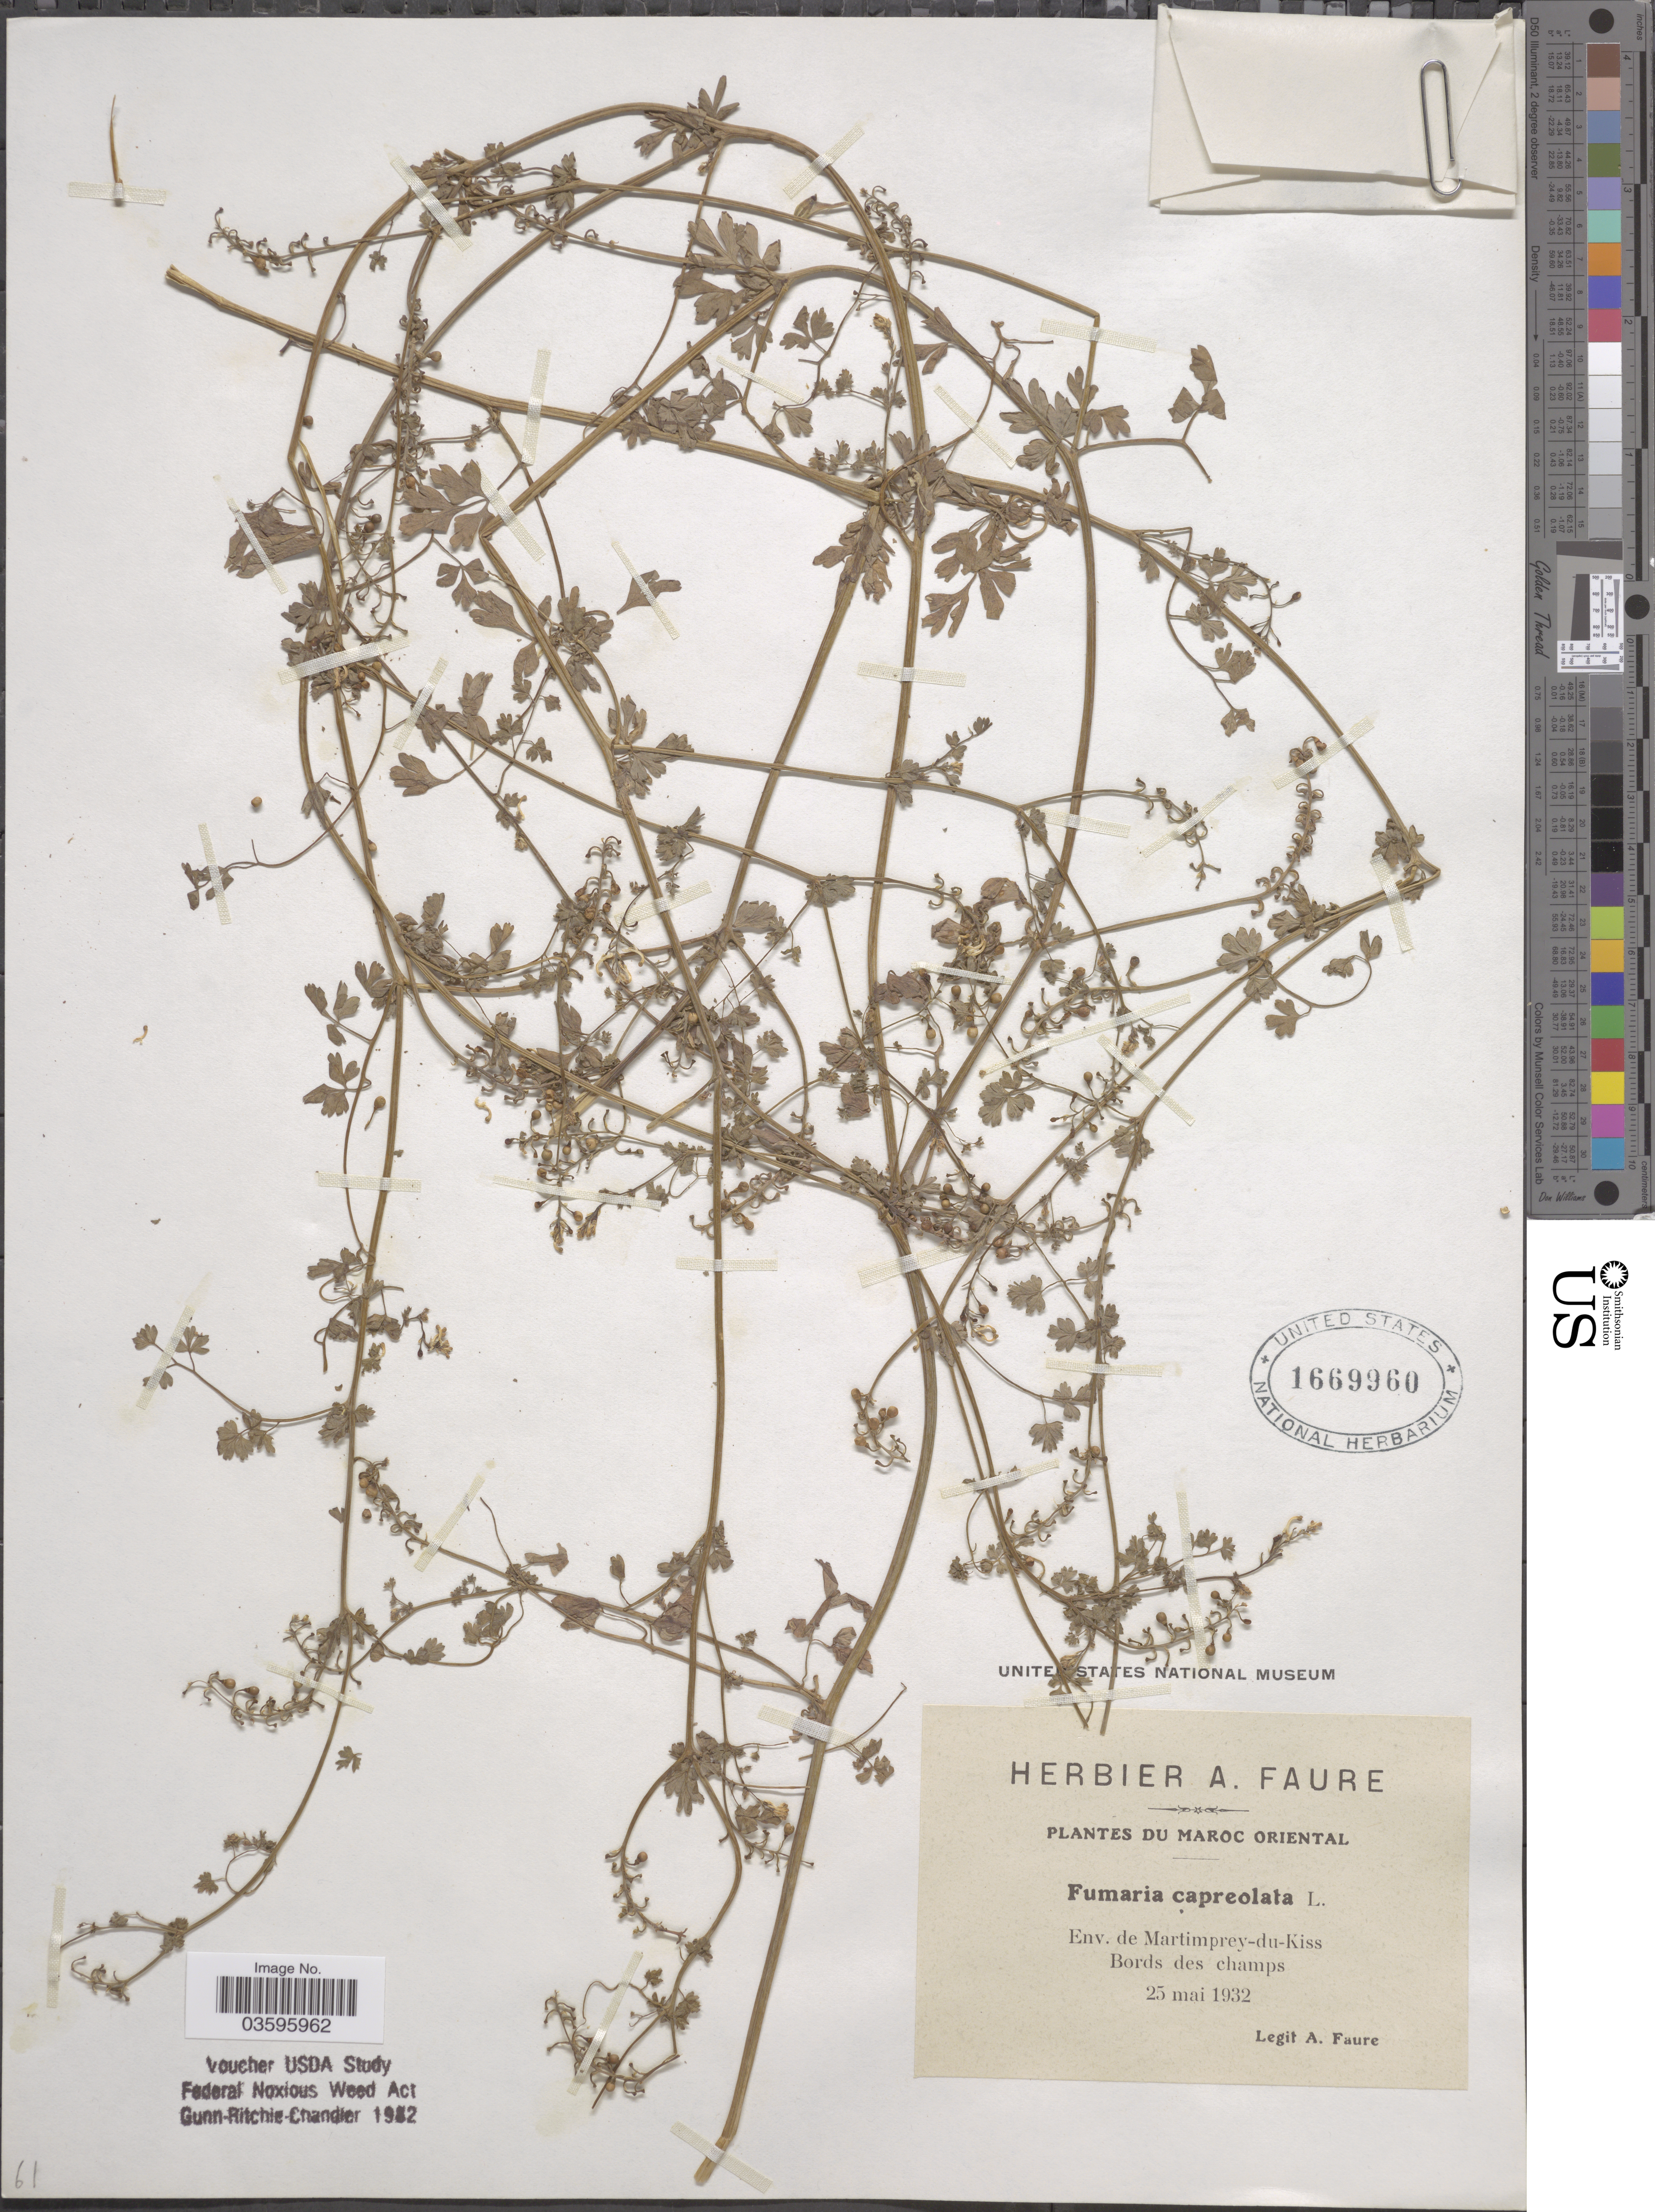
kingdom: Plantae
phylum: Tracheophyta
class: Magnoliopsida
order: Ranunculales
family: Papaveraceae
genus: Fumaria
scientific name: Fumaria capreolata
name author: L.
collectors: A. Faure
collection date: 1932-05-25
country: Morocco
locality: Maroc Oriental. Env. de Martimprey-du-Kiss. Bords des champs.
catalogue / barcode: US 1669960